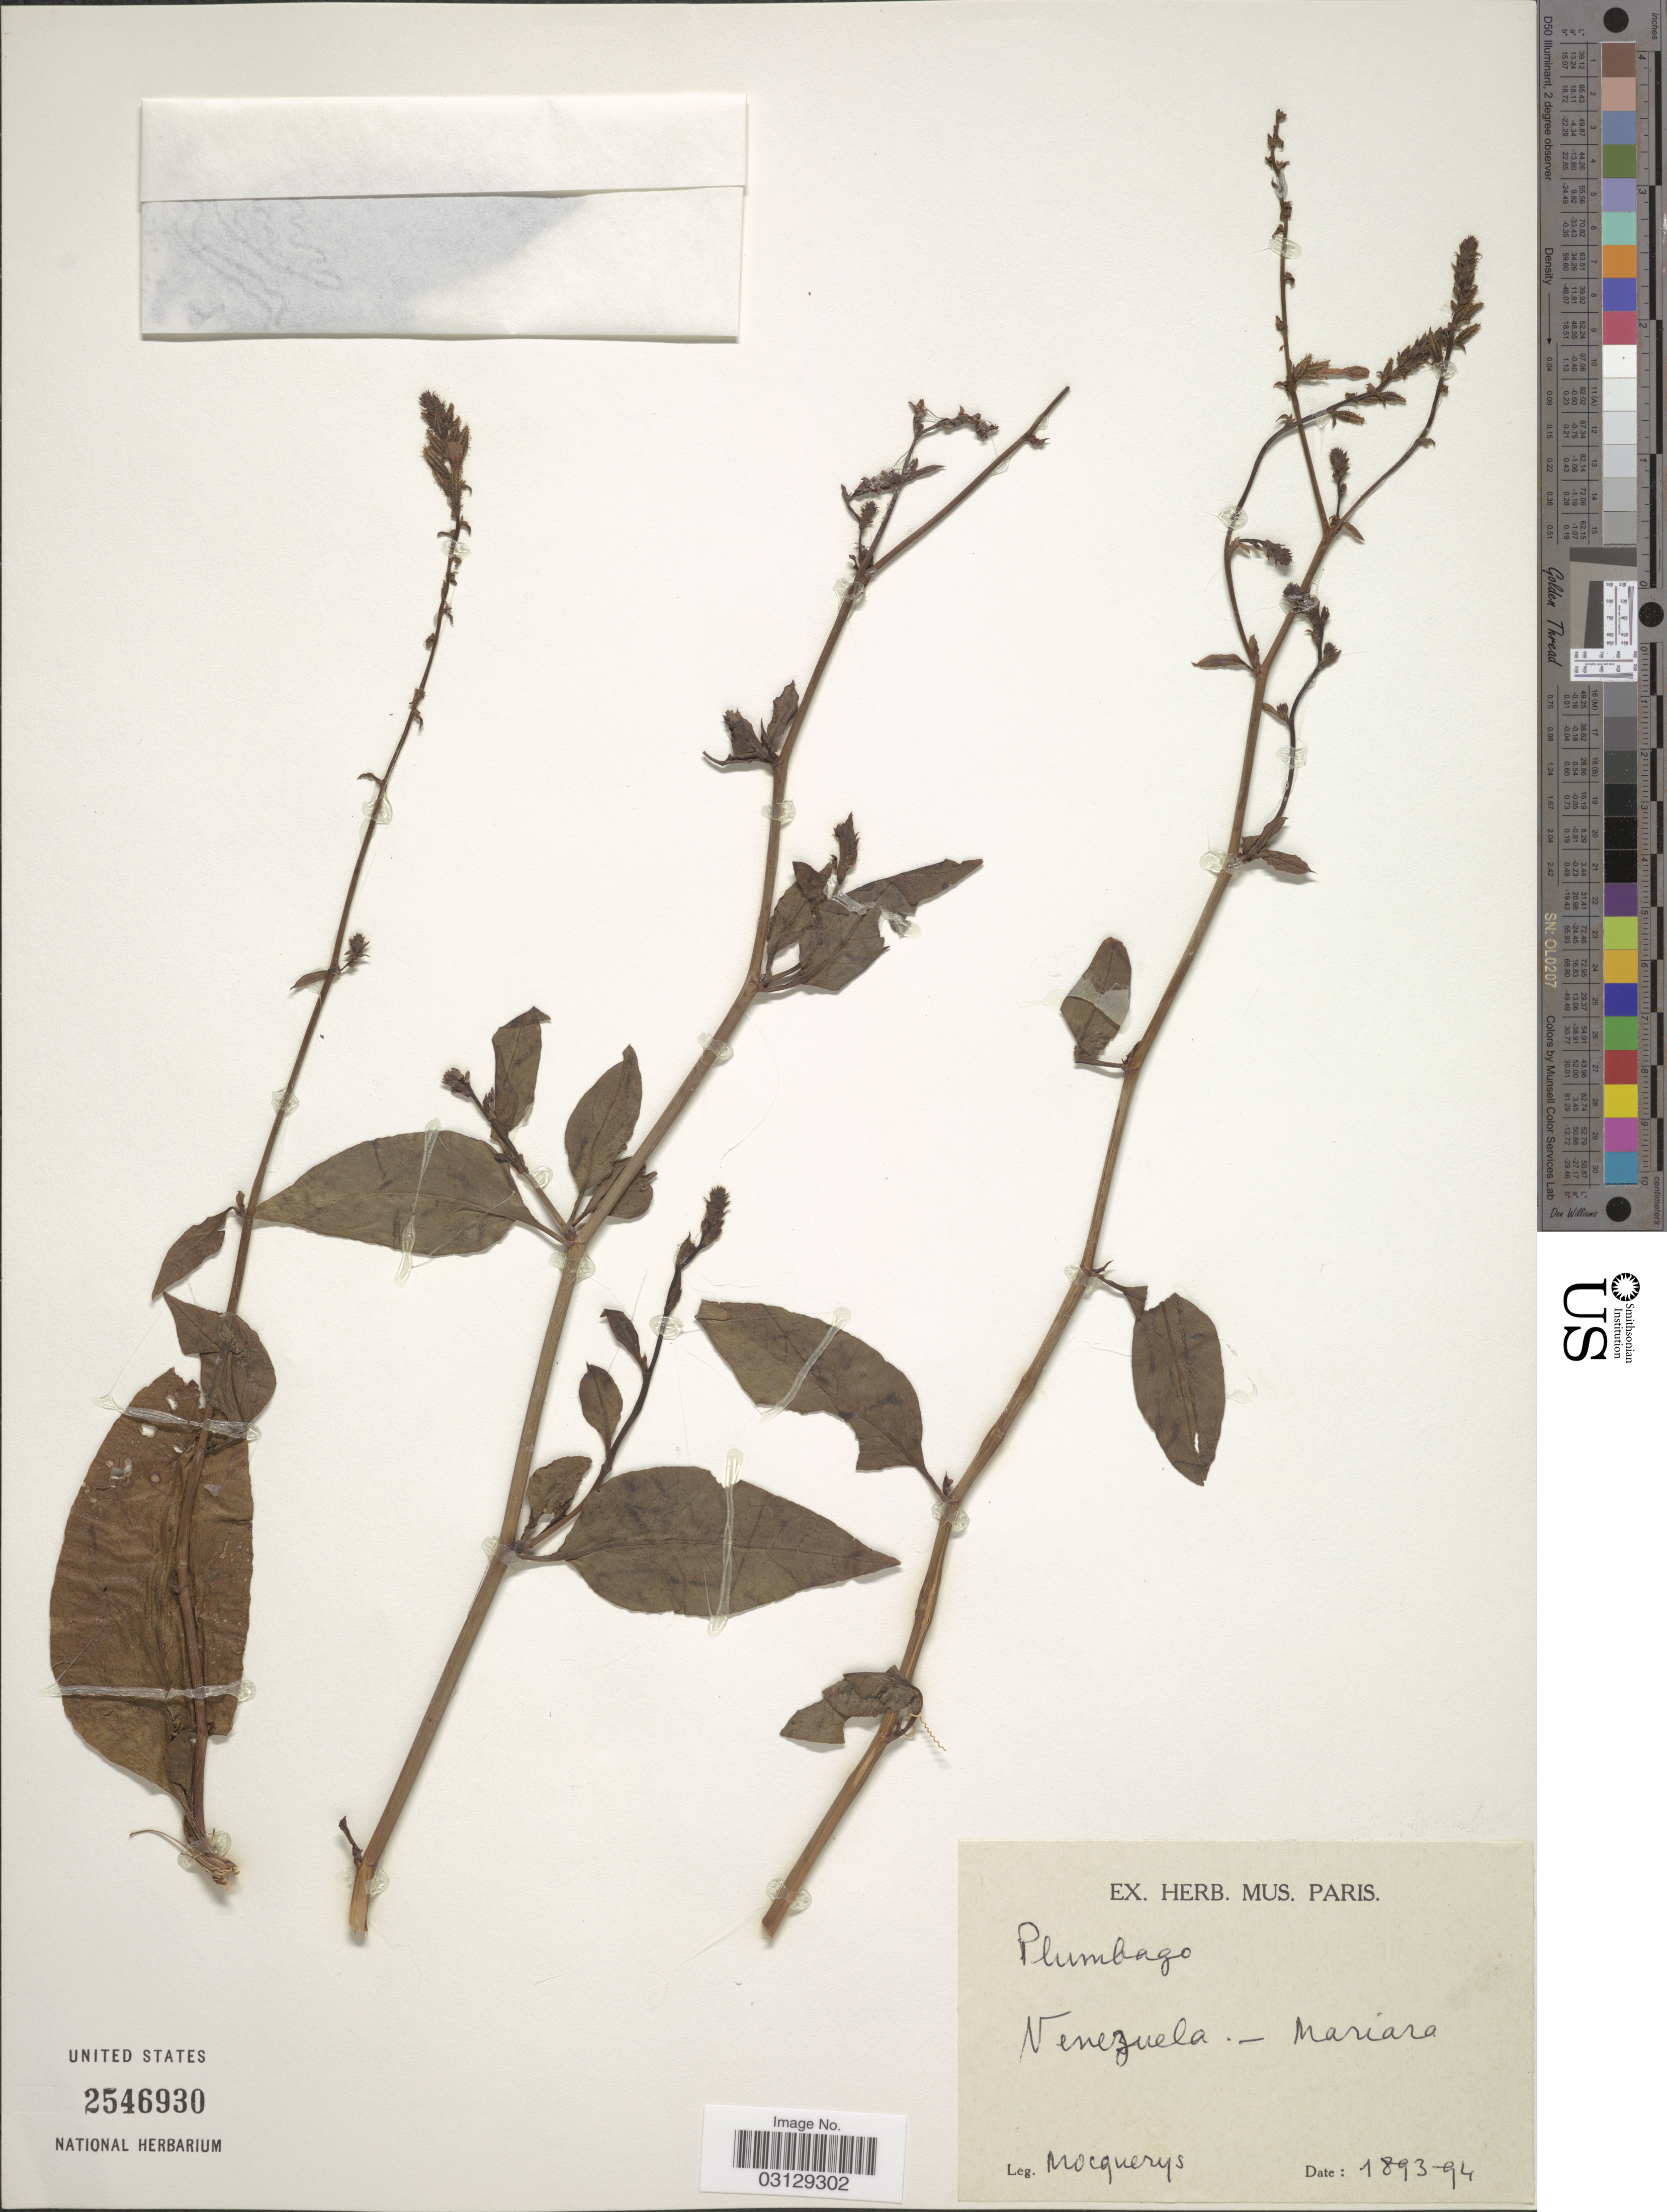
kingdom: Plantae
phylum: Tracheophyta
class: Magnoliopsida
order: Caryophyllales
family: Plumbaginaceae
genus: Plumbago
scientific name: Plumbago sp.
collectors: A. Mocquerys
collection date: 1893/1894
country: Venezuela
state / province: Carabobo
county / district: Diego Ibarra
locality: Mariara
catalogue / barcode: US 2546930